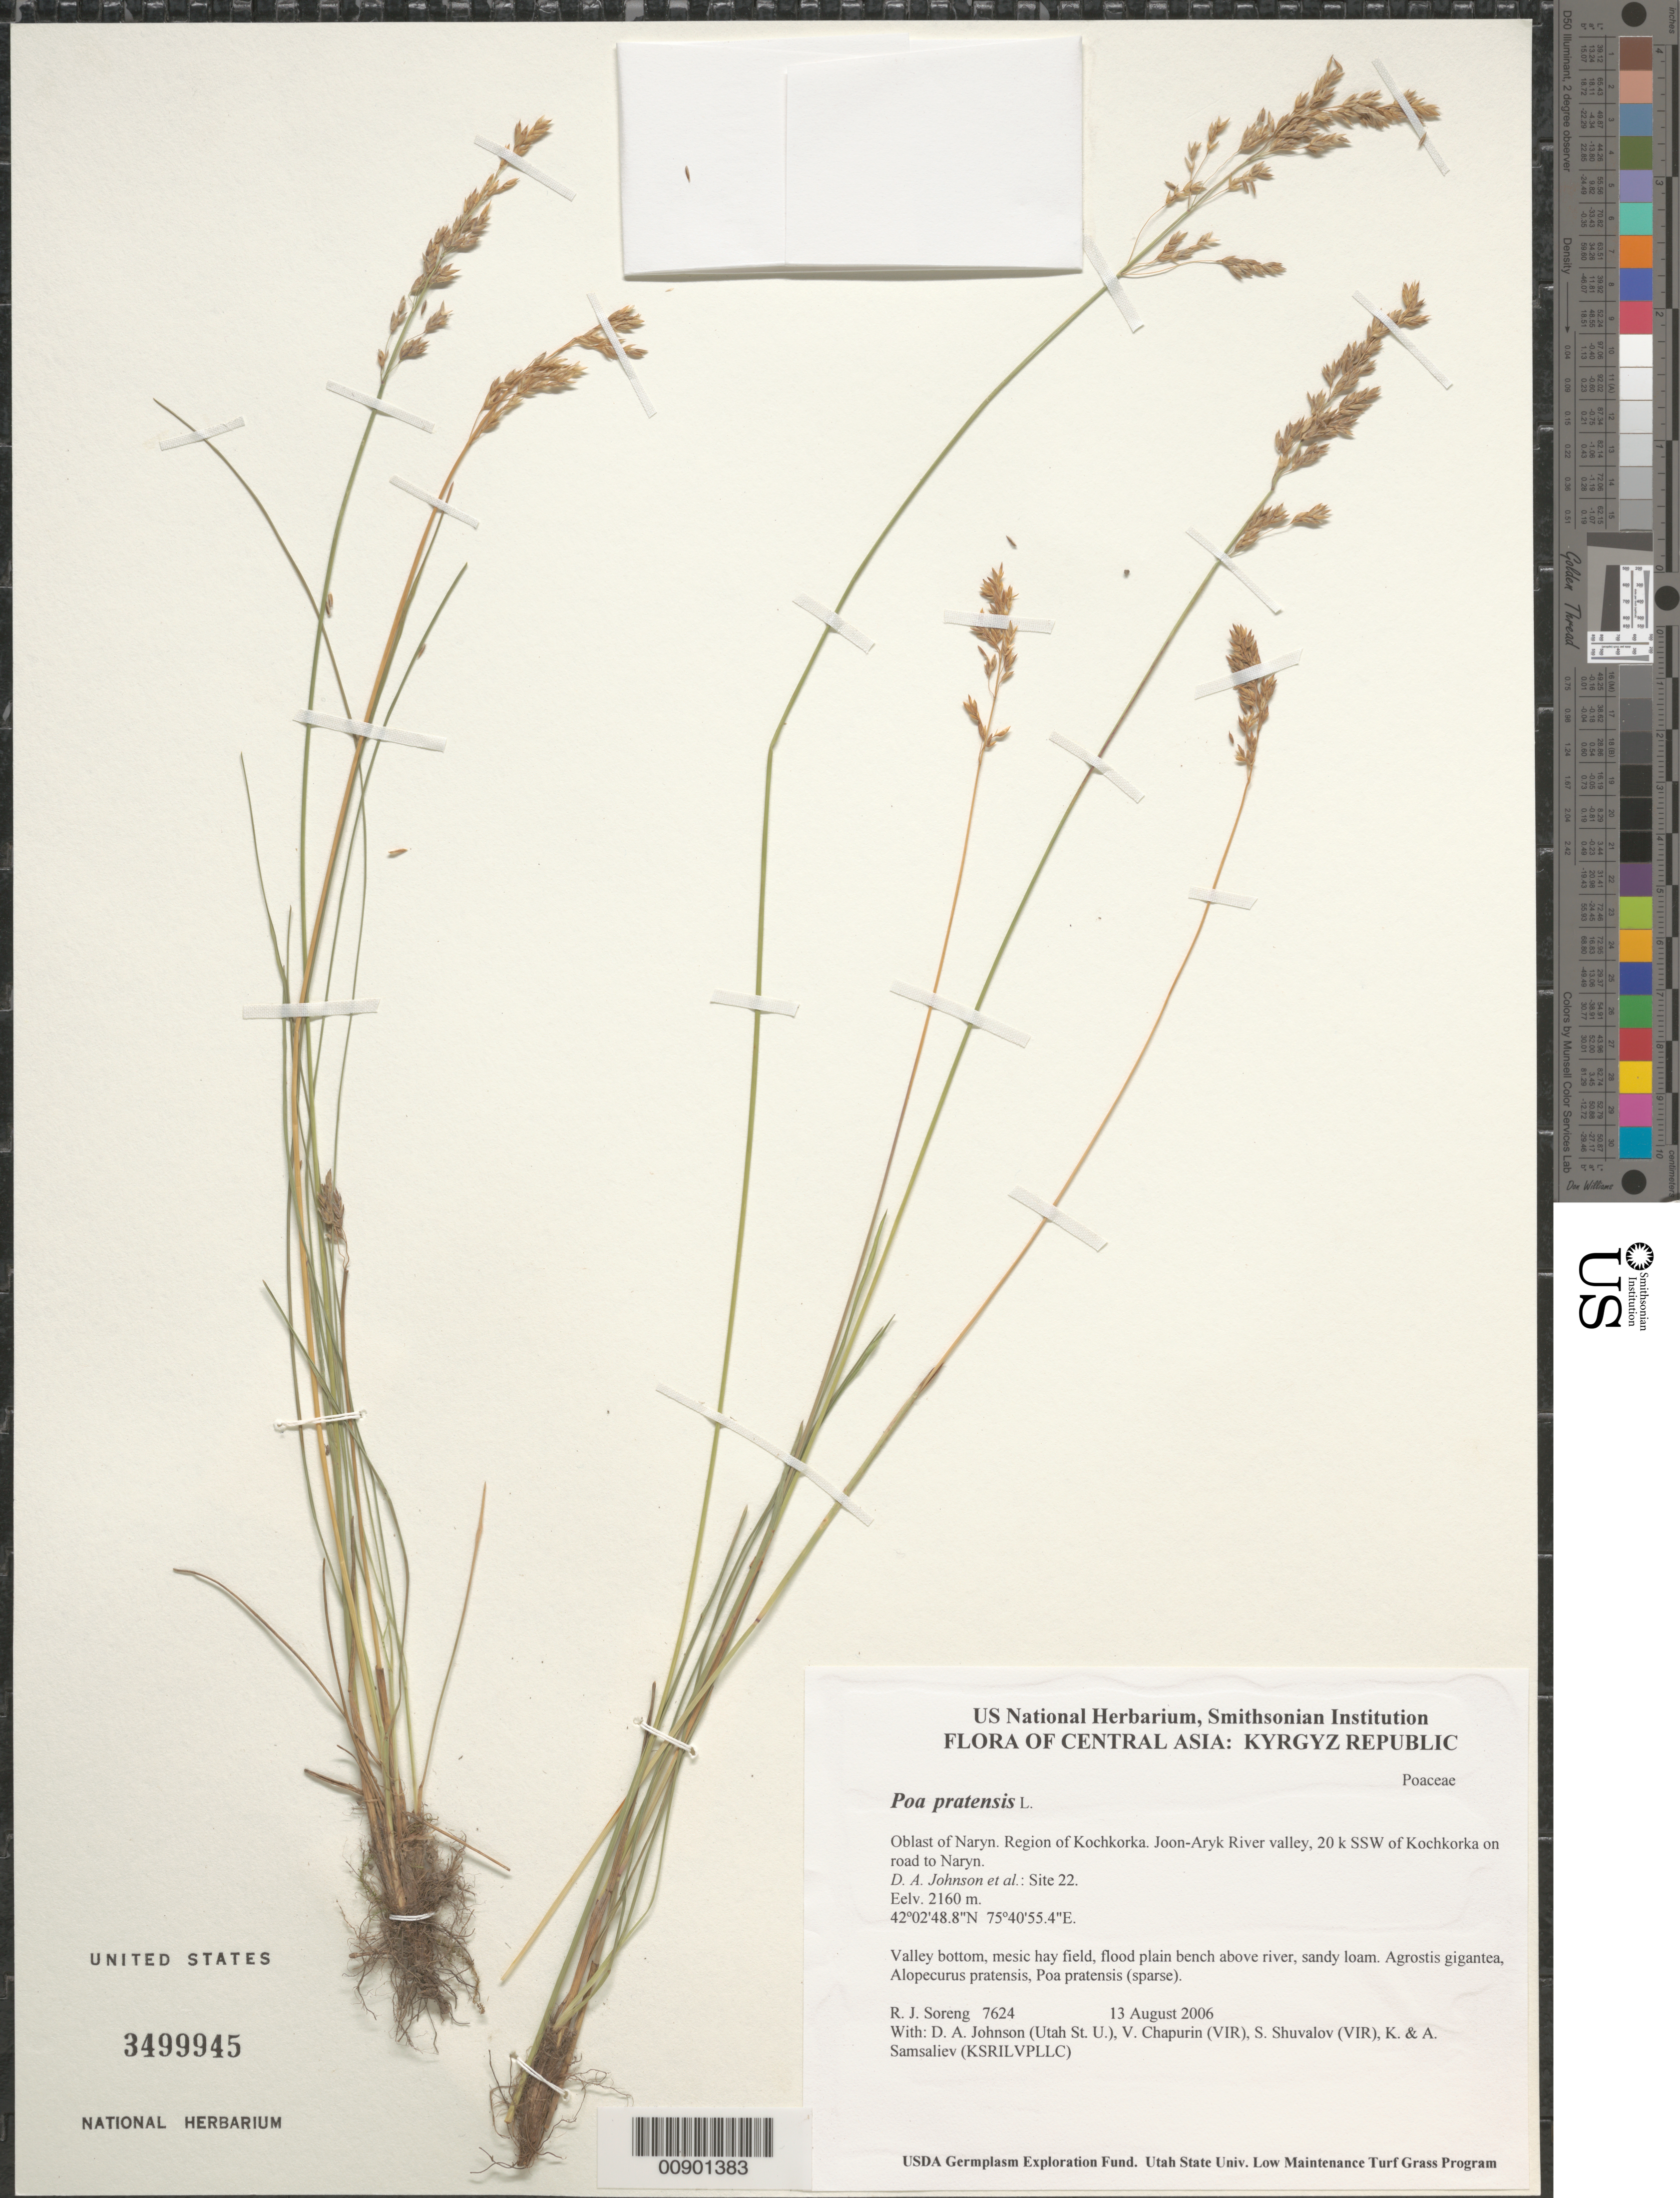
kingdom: Plantae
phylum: Tracheophyta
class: Liliopsida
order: Poales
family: Poaceae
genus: Poa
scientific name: Poa pratensis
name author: L.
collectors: R. J. Soreng, D. Johnson, S. Shuvalov, V. Chapurin, K. Samsaliev & A. Samsaliev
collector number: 7624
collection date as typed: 13 Aug 2006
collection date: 2006-08-13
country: Kyrgyzstan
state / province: Naryn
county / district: Kochkorka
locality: Joon-Aryk River valley, 20 km SSW of Kochkorka on road to Naryn.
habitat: Valley bottom, mesic hay field, flood plain bench above river, sandy loam.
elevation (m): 2160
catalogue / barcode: US 3499945